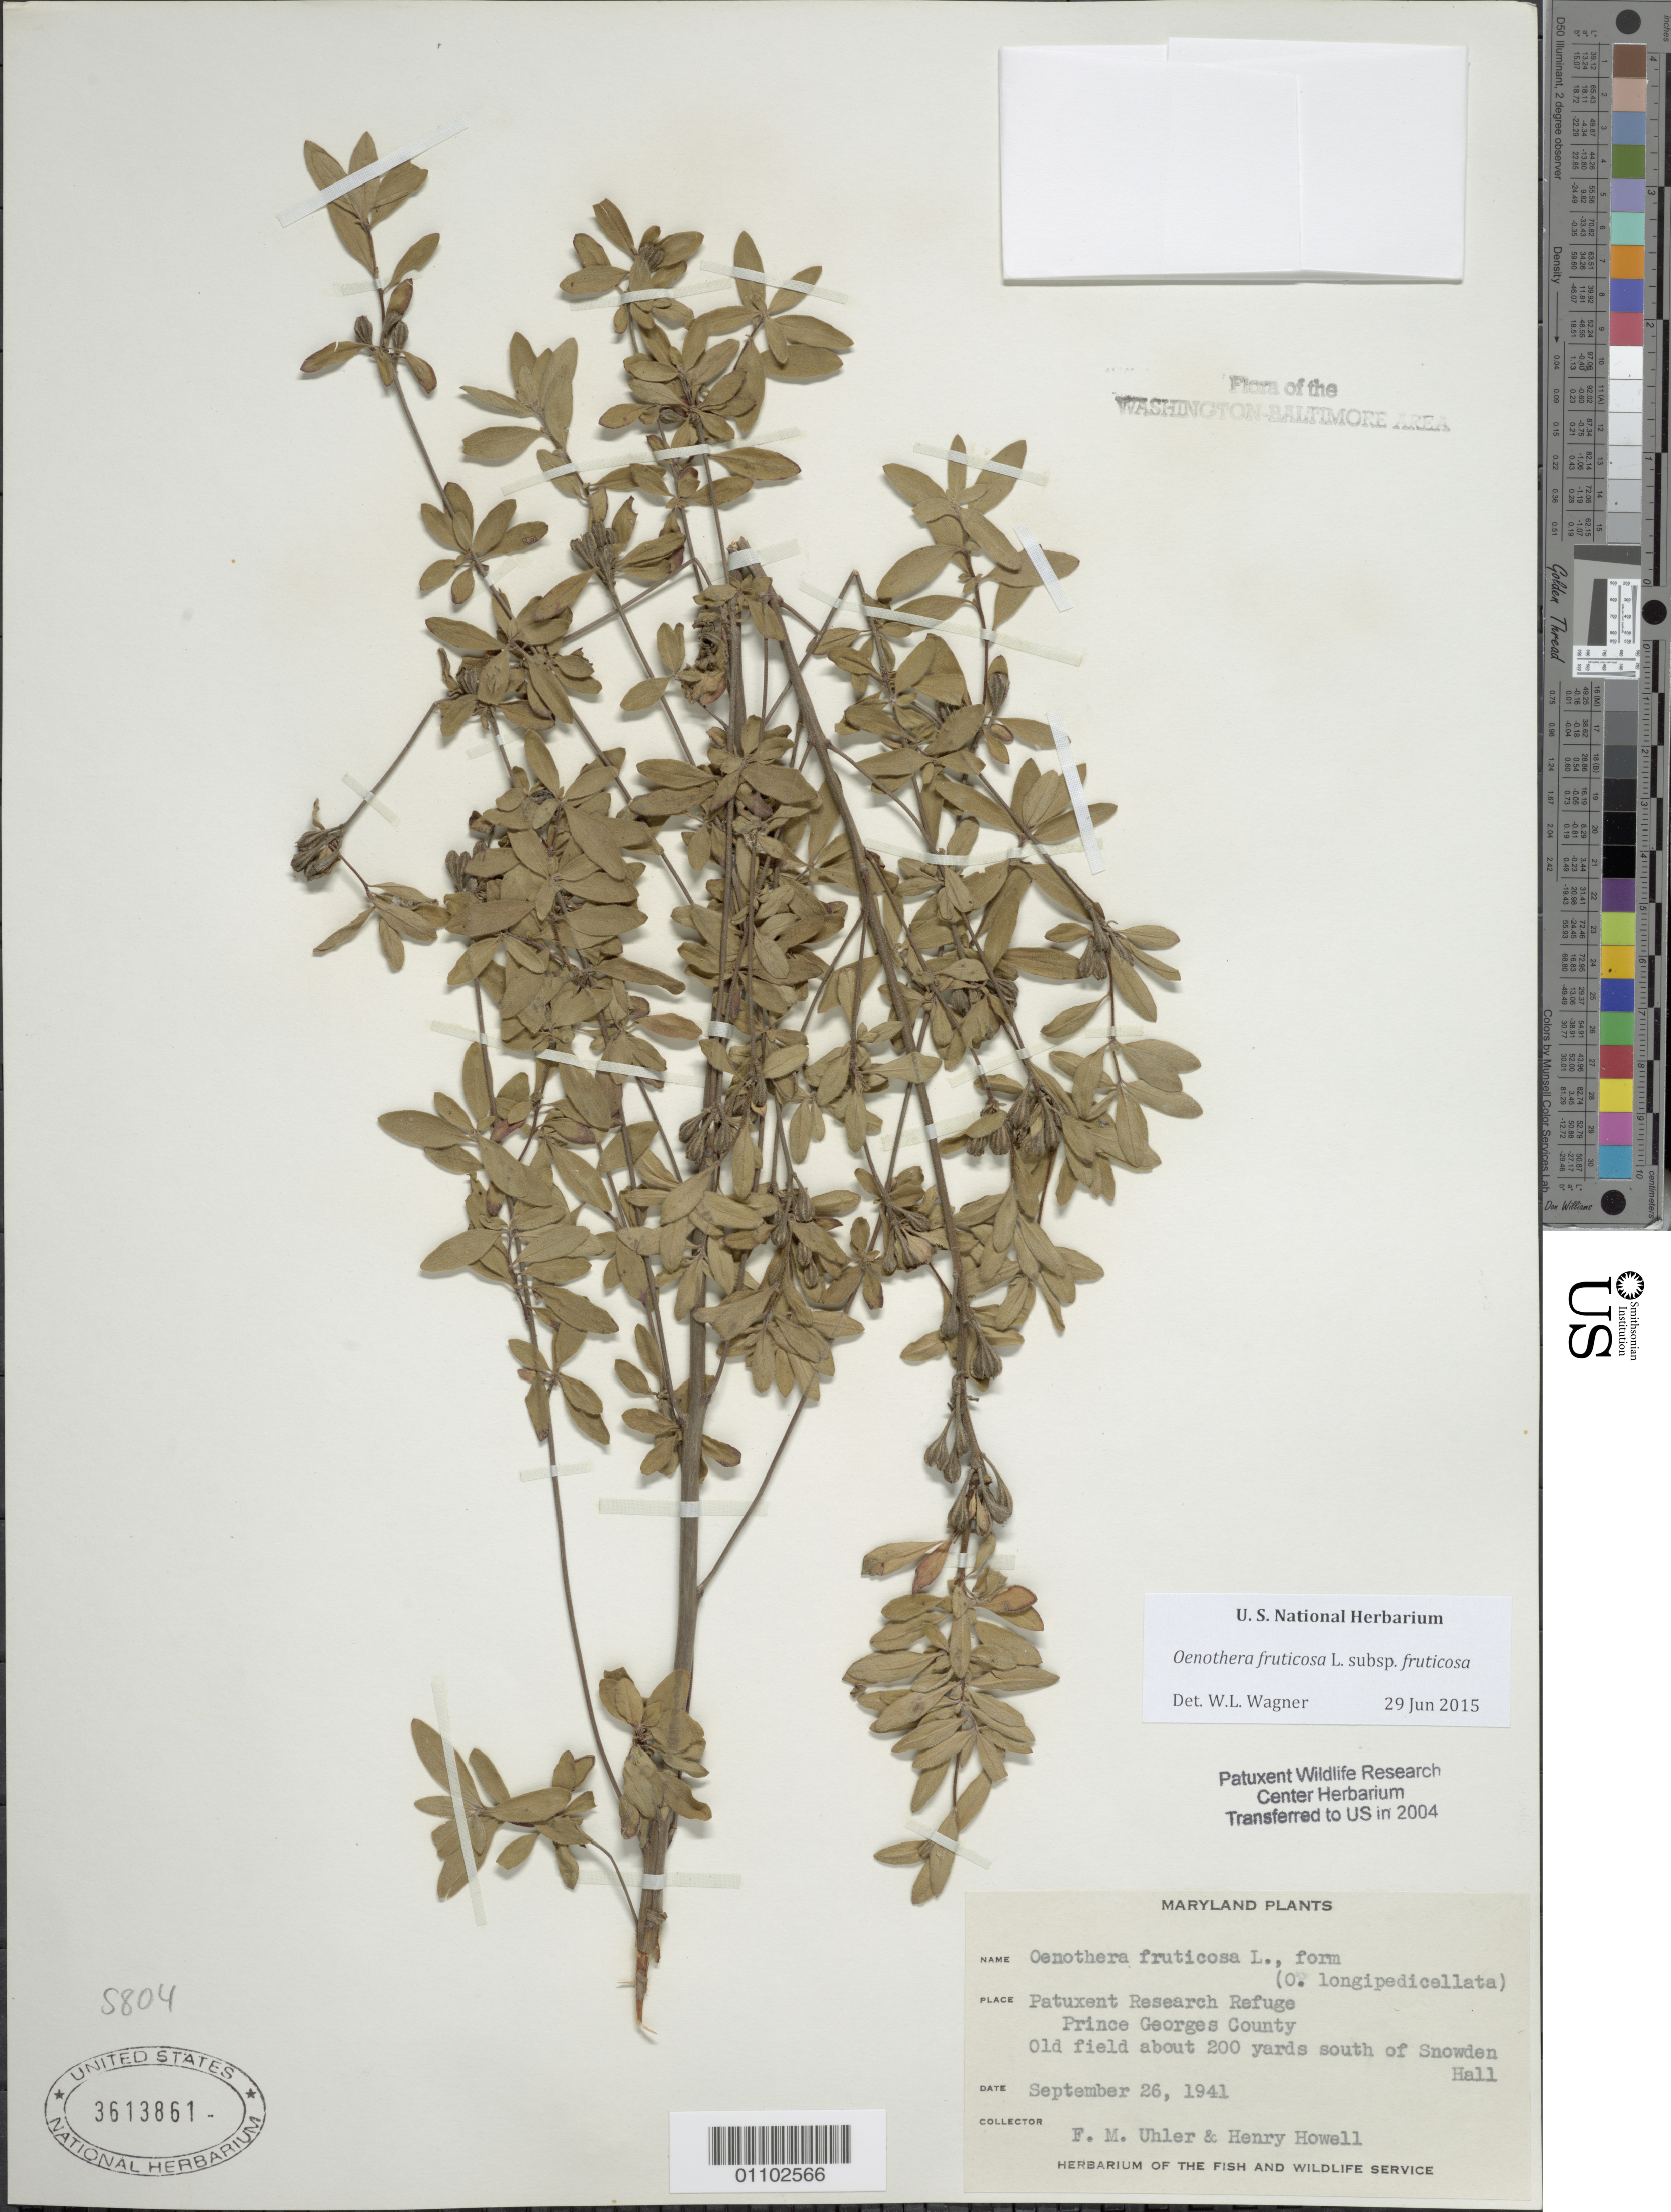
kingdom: Plantae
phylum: Tracheophyta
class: Magnoliopsida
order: Myrtales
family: Onagraceae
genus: Oenothera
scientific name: Oenothera fruticosa subsp. fruticosa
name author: L.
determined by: Wagner, W. L., (BOT), Smithsonian Institution - National Museum of Natural History (UNITED STATES)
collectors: F. M. Uhler & H. Howell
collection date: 1941-09-26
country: United States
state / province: Maryland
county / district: Prince George's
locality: Patuxent Research Refuge, 200 yards south of Snowden Hall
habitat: Old field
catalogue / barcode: US 3613861